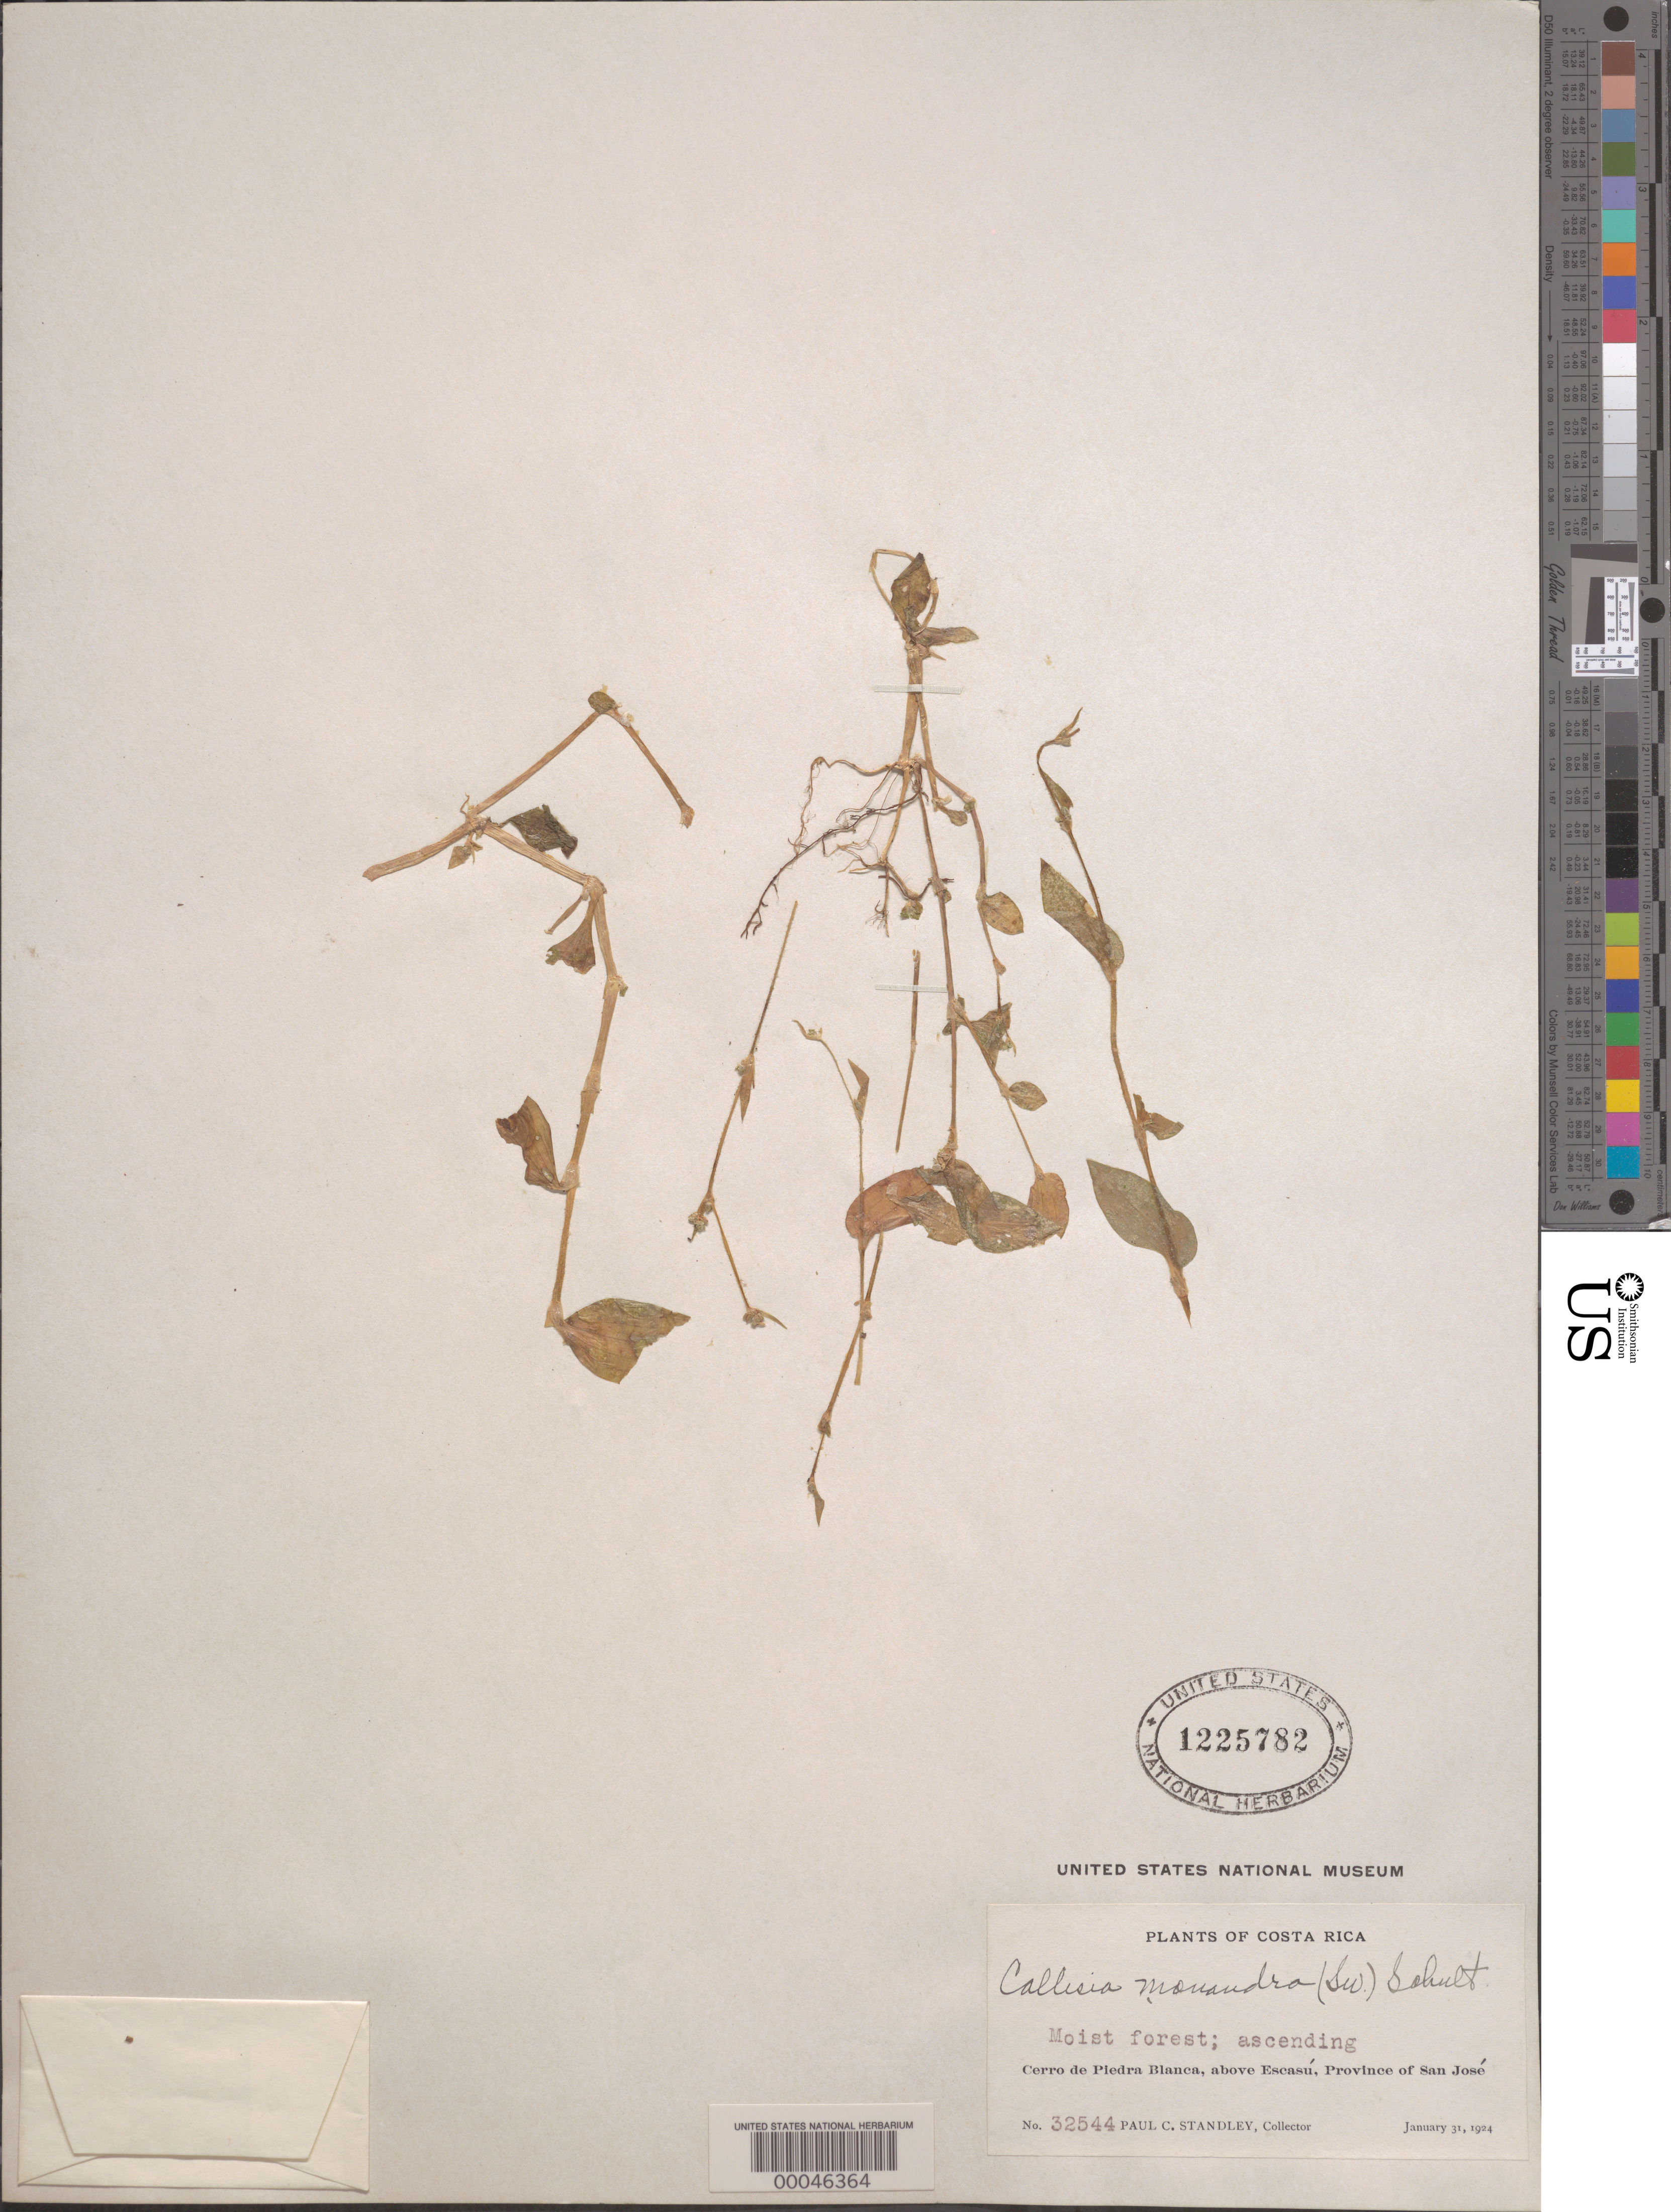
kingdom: Plantae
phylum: Tracheophyta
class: Liliopsida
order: Commelinales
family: Commelinaceae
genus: Callisia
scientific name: Callisia monandra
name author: (Sw.) Schult. & Schult. f.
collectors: P. C. Standley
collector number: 32544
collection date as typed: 31 Jan 1924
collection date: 1924-01-31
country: Costa Rica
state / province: San José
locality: Cerro de piedra blanca, above escasu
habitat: Moist forest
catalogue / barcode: US 1225782